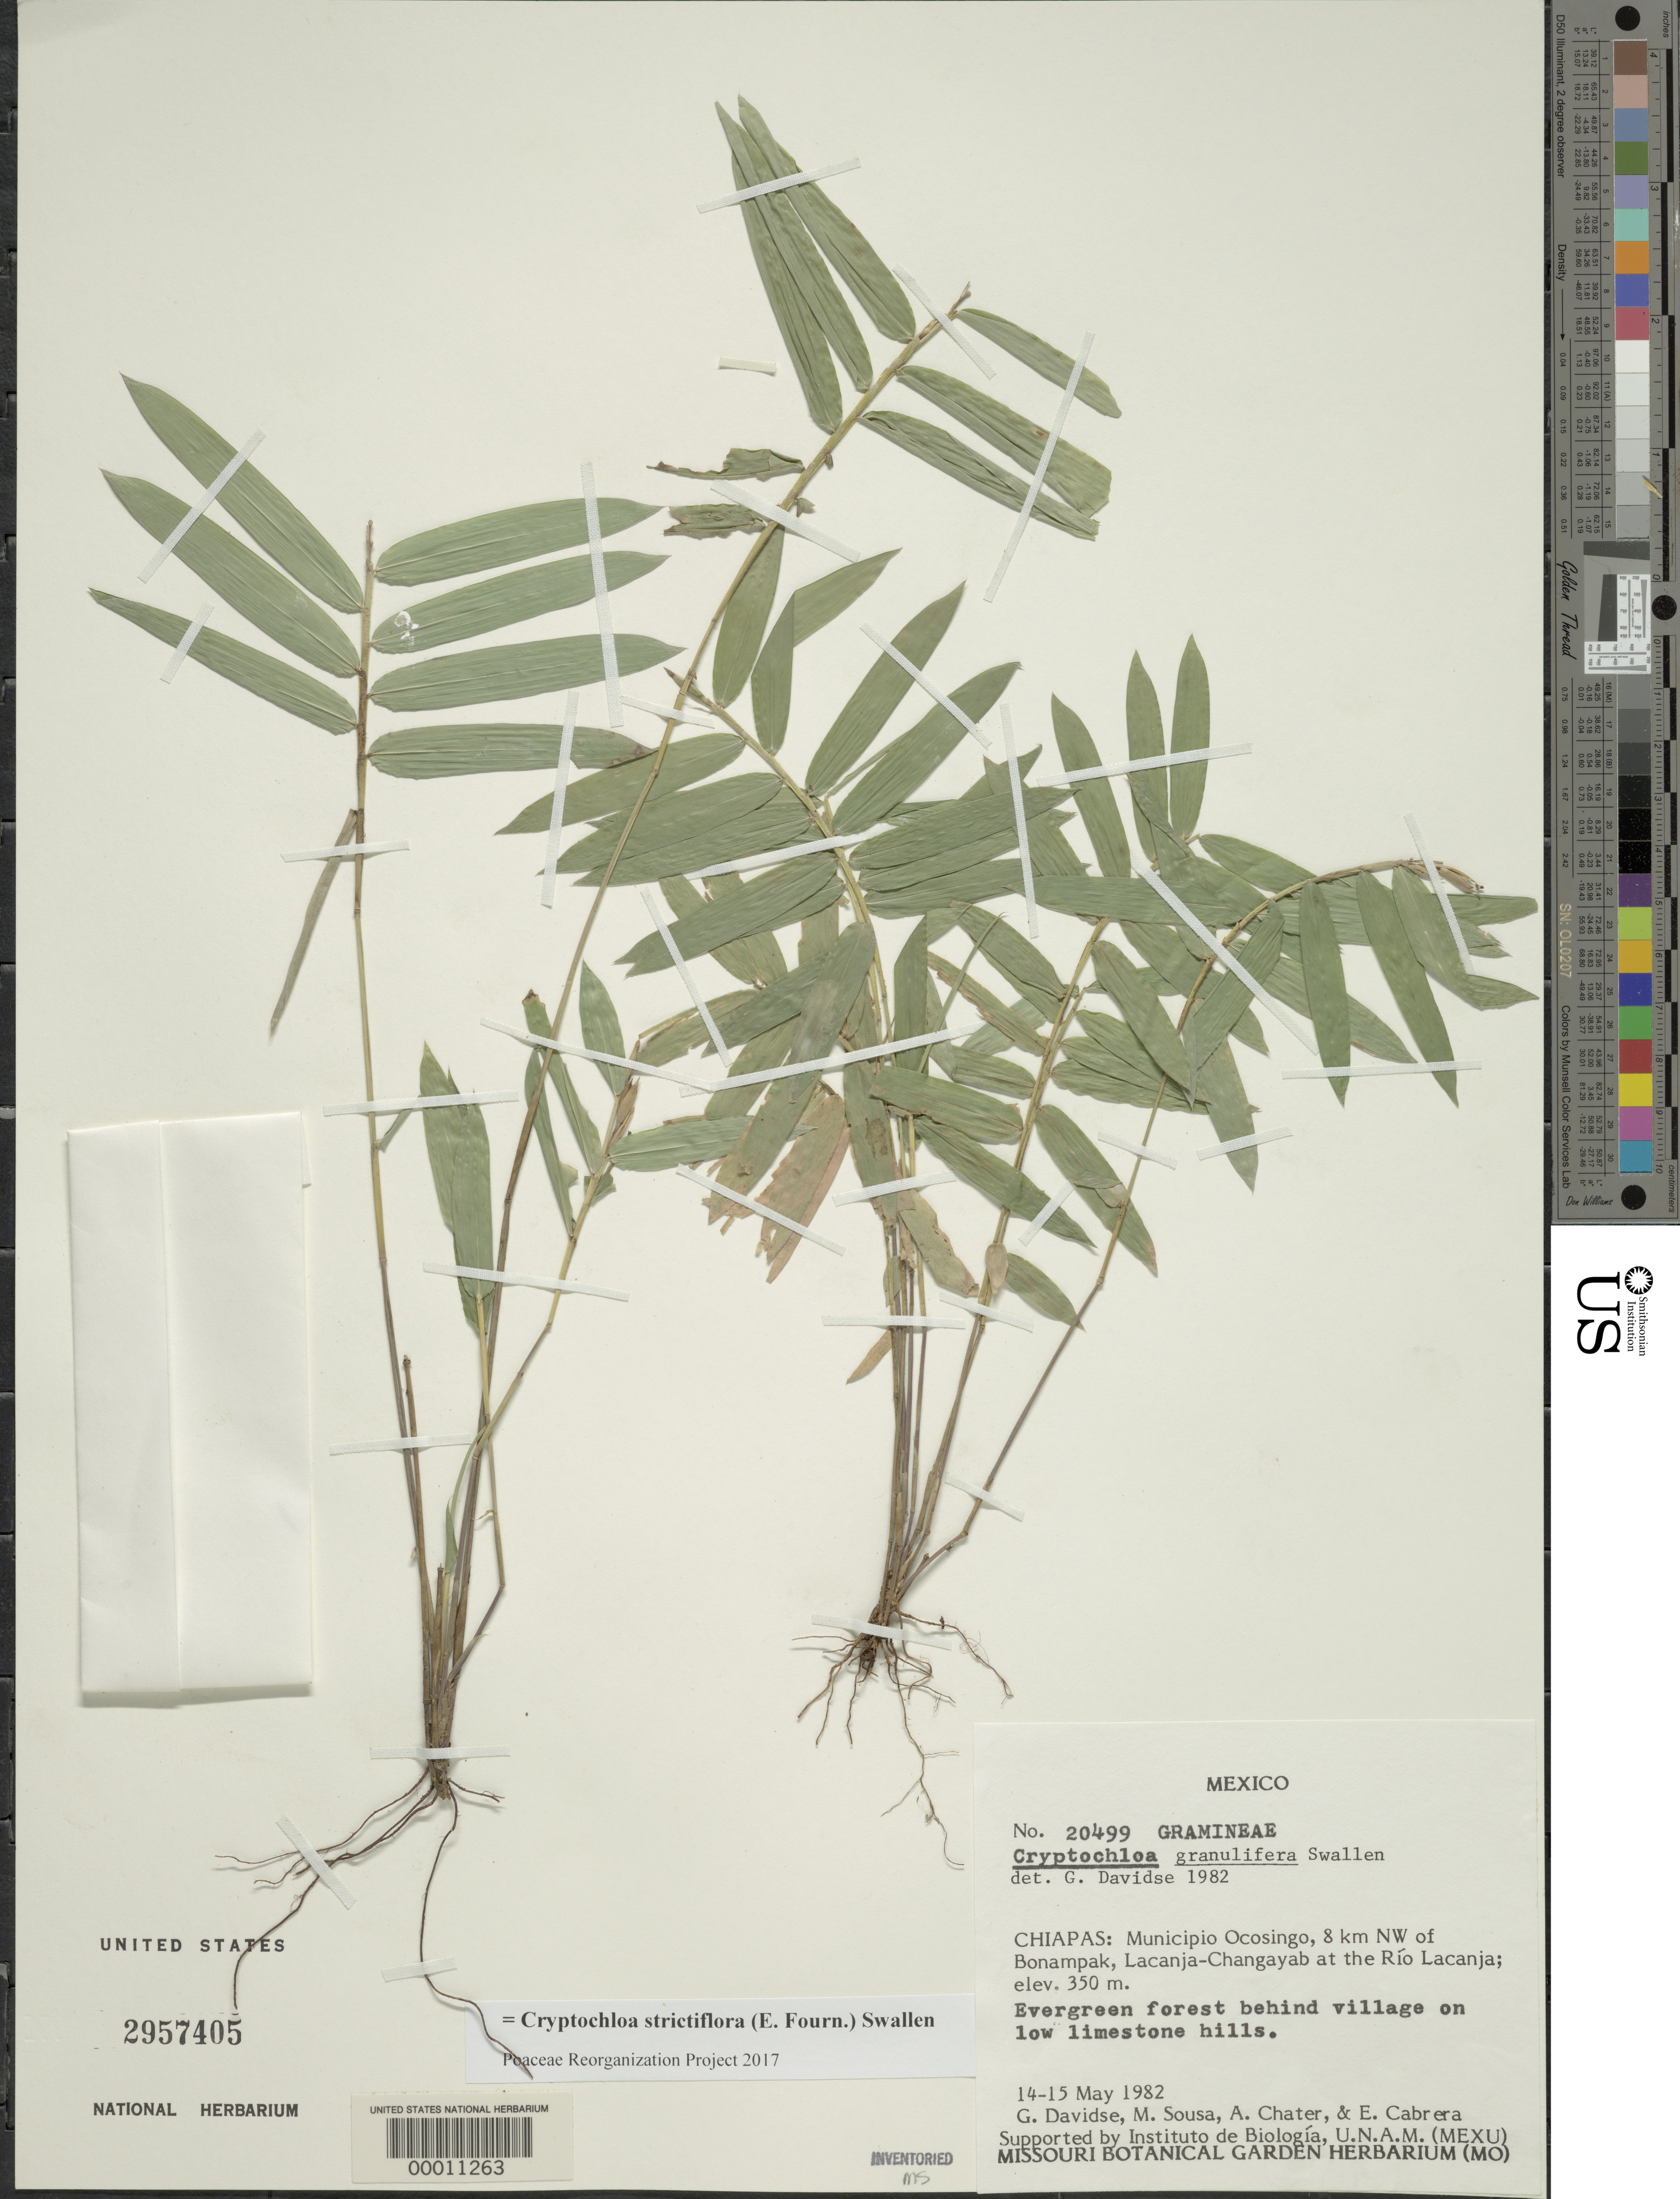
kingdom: Plantae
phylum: Tracheophyta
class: Liliopsida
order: Poales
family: Poaceae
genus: Cryptochloa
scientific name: Cryptochloa strictiflora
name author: (E. Fourn.) Swallen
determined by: Poaceae Reorganization Project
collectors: G. Davidse, M. Sousa S., A. O. Chater & E. Cabrera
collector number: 20499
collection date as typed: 14 May 1982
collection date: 1982-05-14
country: Mexico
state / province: Chiapas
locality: Ocosingo, Bonampak, Lacanja-Changayab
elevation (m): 350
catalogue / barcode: US 2957405